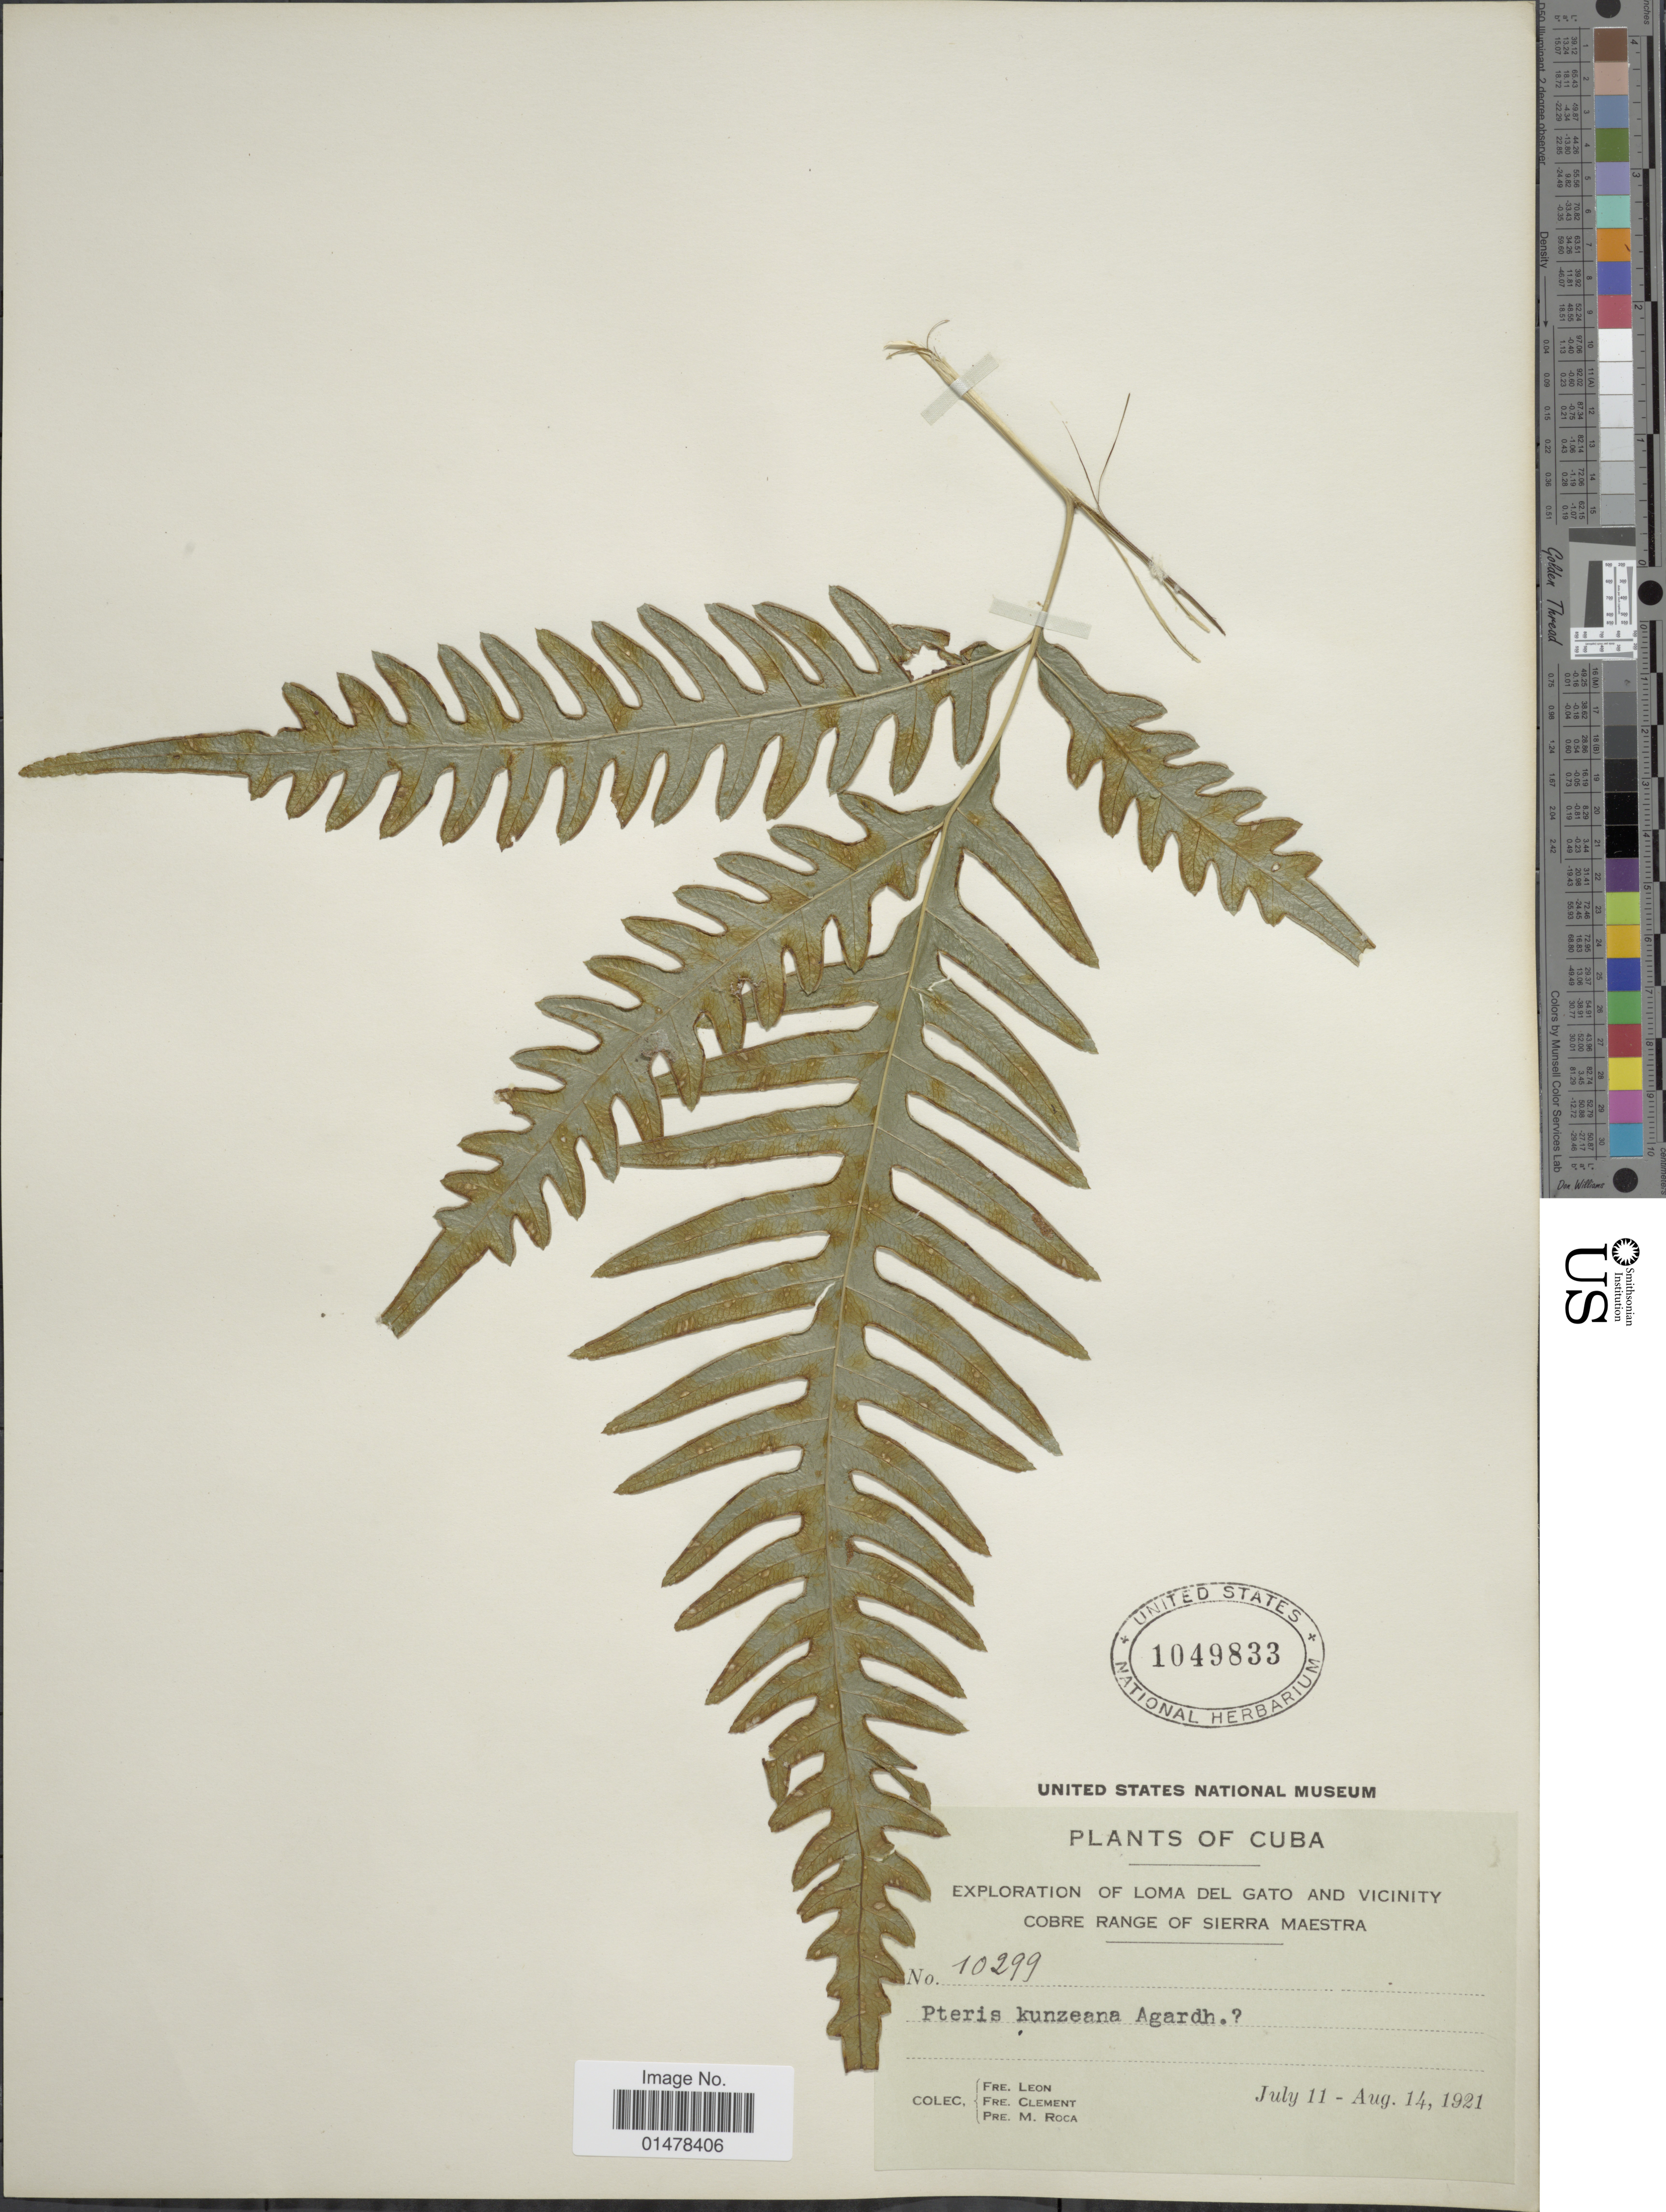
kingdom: Plantae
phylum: Tracheophyta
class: Polypodiopsida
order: Polypodiales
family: Pteridaceae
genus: Pteris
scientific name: Pteris altissima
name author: Poir.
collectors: Bro. León, B. Clement & M. Roca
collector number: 10299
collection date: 1921-07-11/1921-08-14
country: Cuba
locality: PLants of Cuba, Loma del Gato and vicinity cobre range of Sierra Maestra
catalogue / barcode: US 1049833